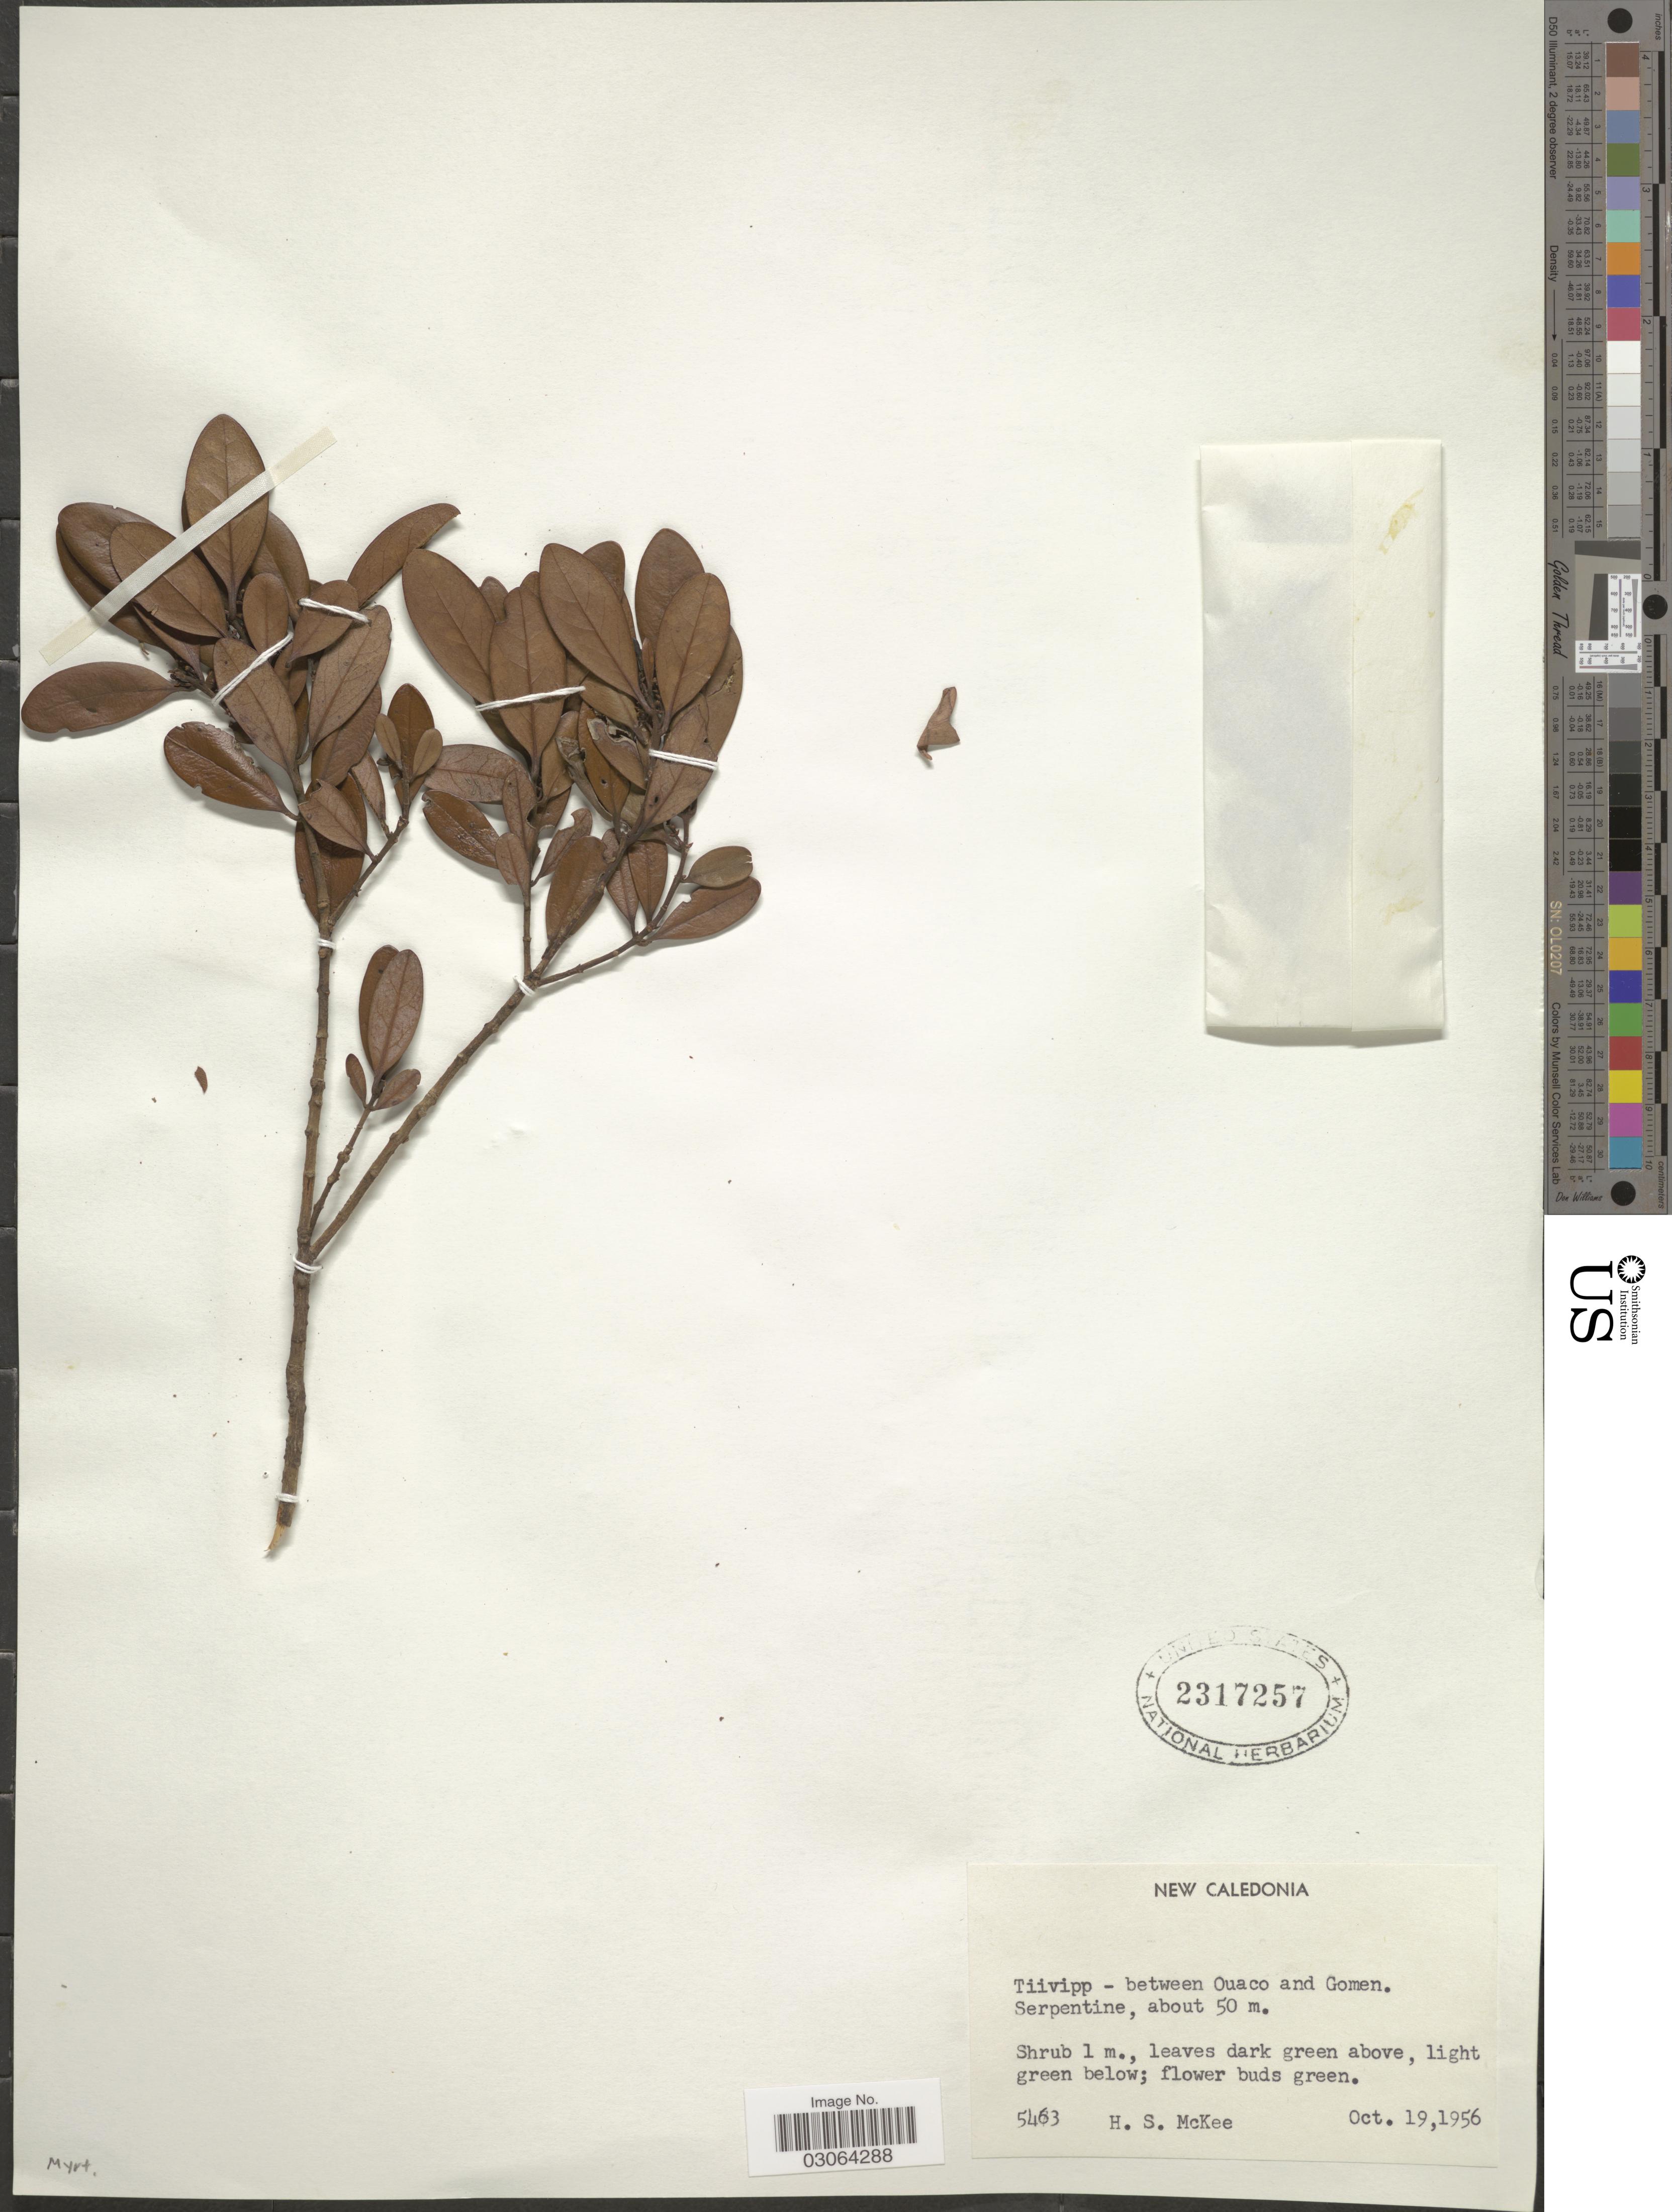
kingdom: Plantae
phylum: Tracheophyta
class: Magnoliopsida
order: Myrtales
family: Myrtaceae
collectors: H. S. McKee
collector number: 5463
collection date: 1956-10-19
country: New Caledonia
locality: Tiivip - between Ouaco and Gomen.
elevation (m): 50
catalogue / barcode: US 2317257